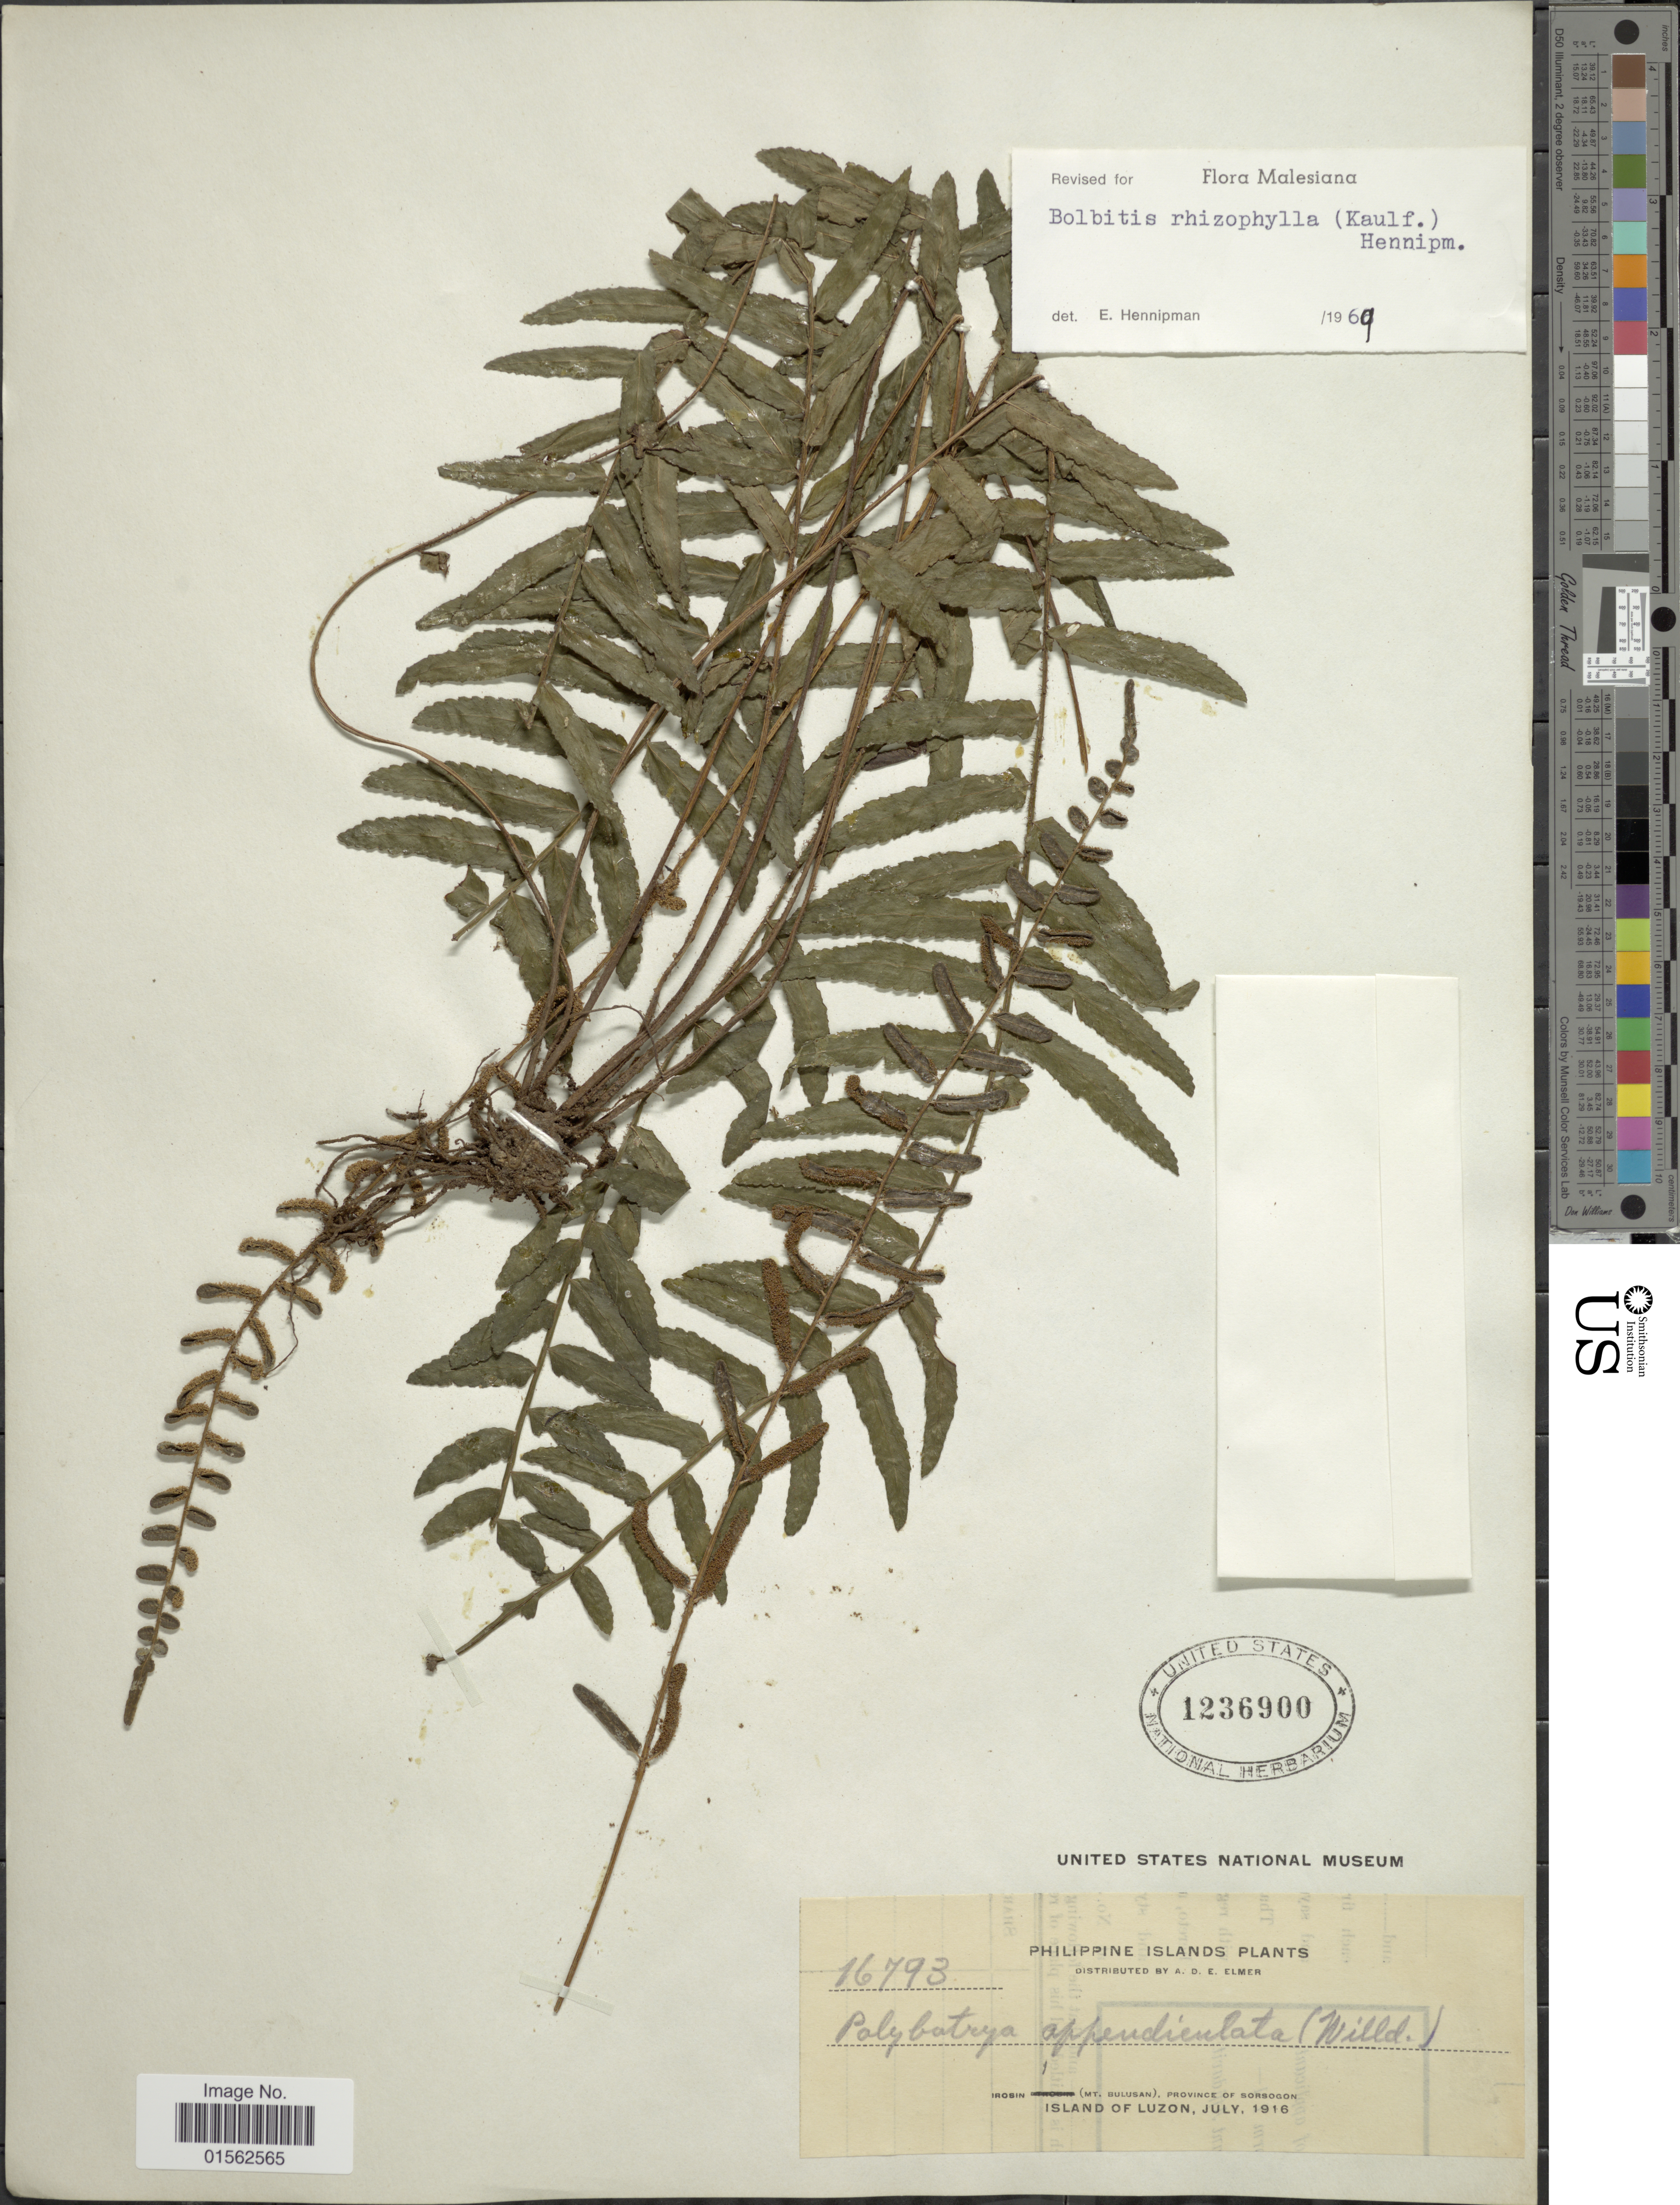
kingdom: Plantae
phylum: Tracheophyta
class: Polypodiopsida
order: Polypodiales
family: Dryopteridaceae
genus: Bolbitis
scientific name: Bolbitis rhizophylla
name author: (Kaulf.) Hennipman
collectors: A. D. E. Elmer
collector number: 16793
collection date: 1916-07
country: Philippines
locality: Philippine Islands, Irosin (Mt. Bulusan), Province of Sorsogon, Island of Luzon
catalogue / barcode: US 1236900